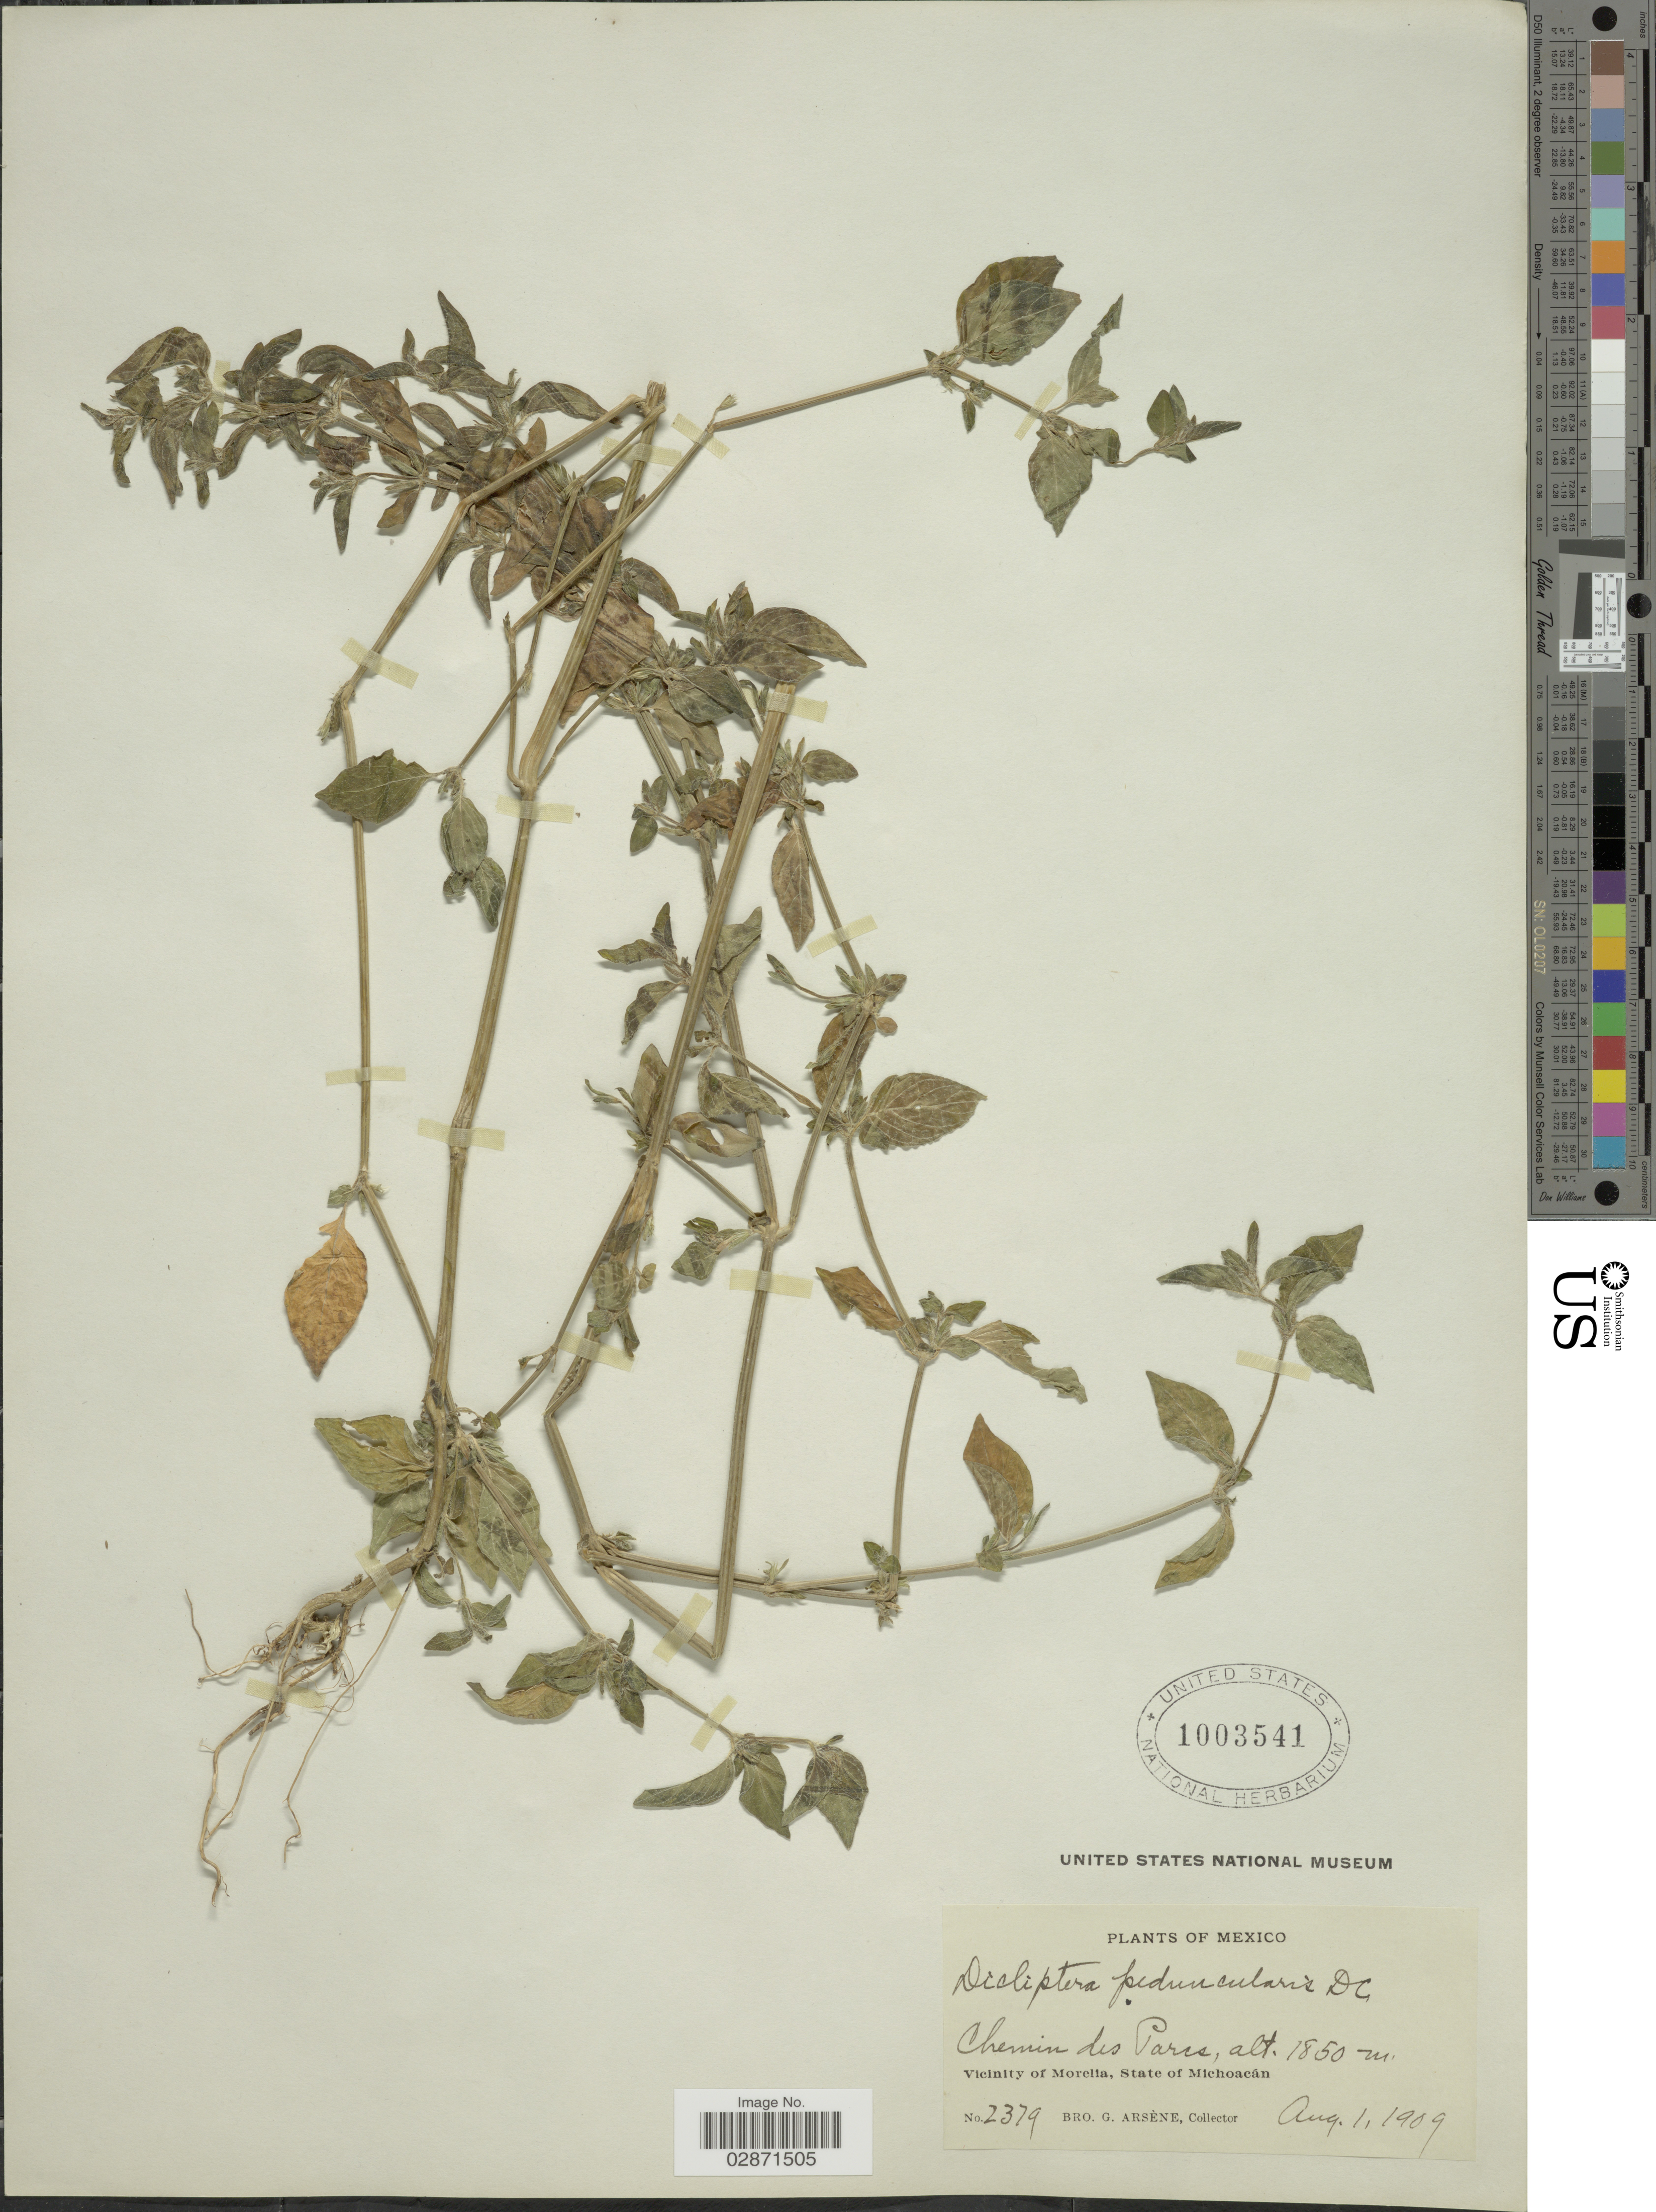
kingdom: Plantae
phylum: Tracheophyta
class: Magnoliopsida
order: Lamiales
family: Acanthaceae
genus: Dicliptera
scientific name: Dicliptera peduncularis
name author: Nees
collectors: Bro. G. Arsène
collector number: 2379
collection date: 1909-08-01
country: Mexico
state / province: Michoacán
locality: Chemin des Parcs. Vicinity of Morelia.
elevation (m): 1850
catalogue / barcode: US 1003541